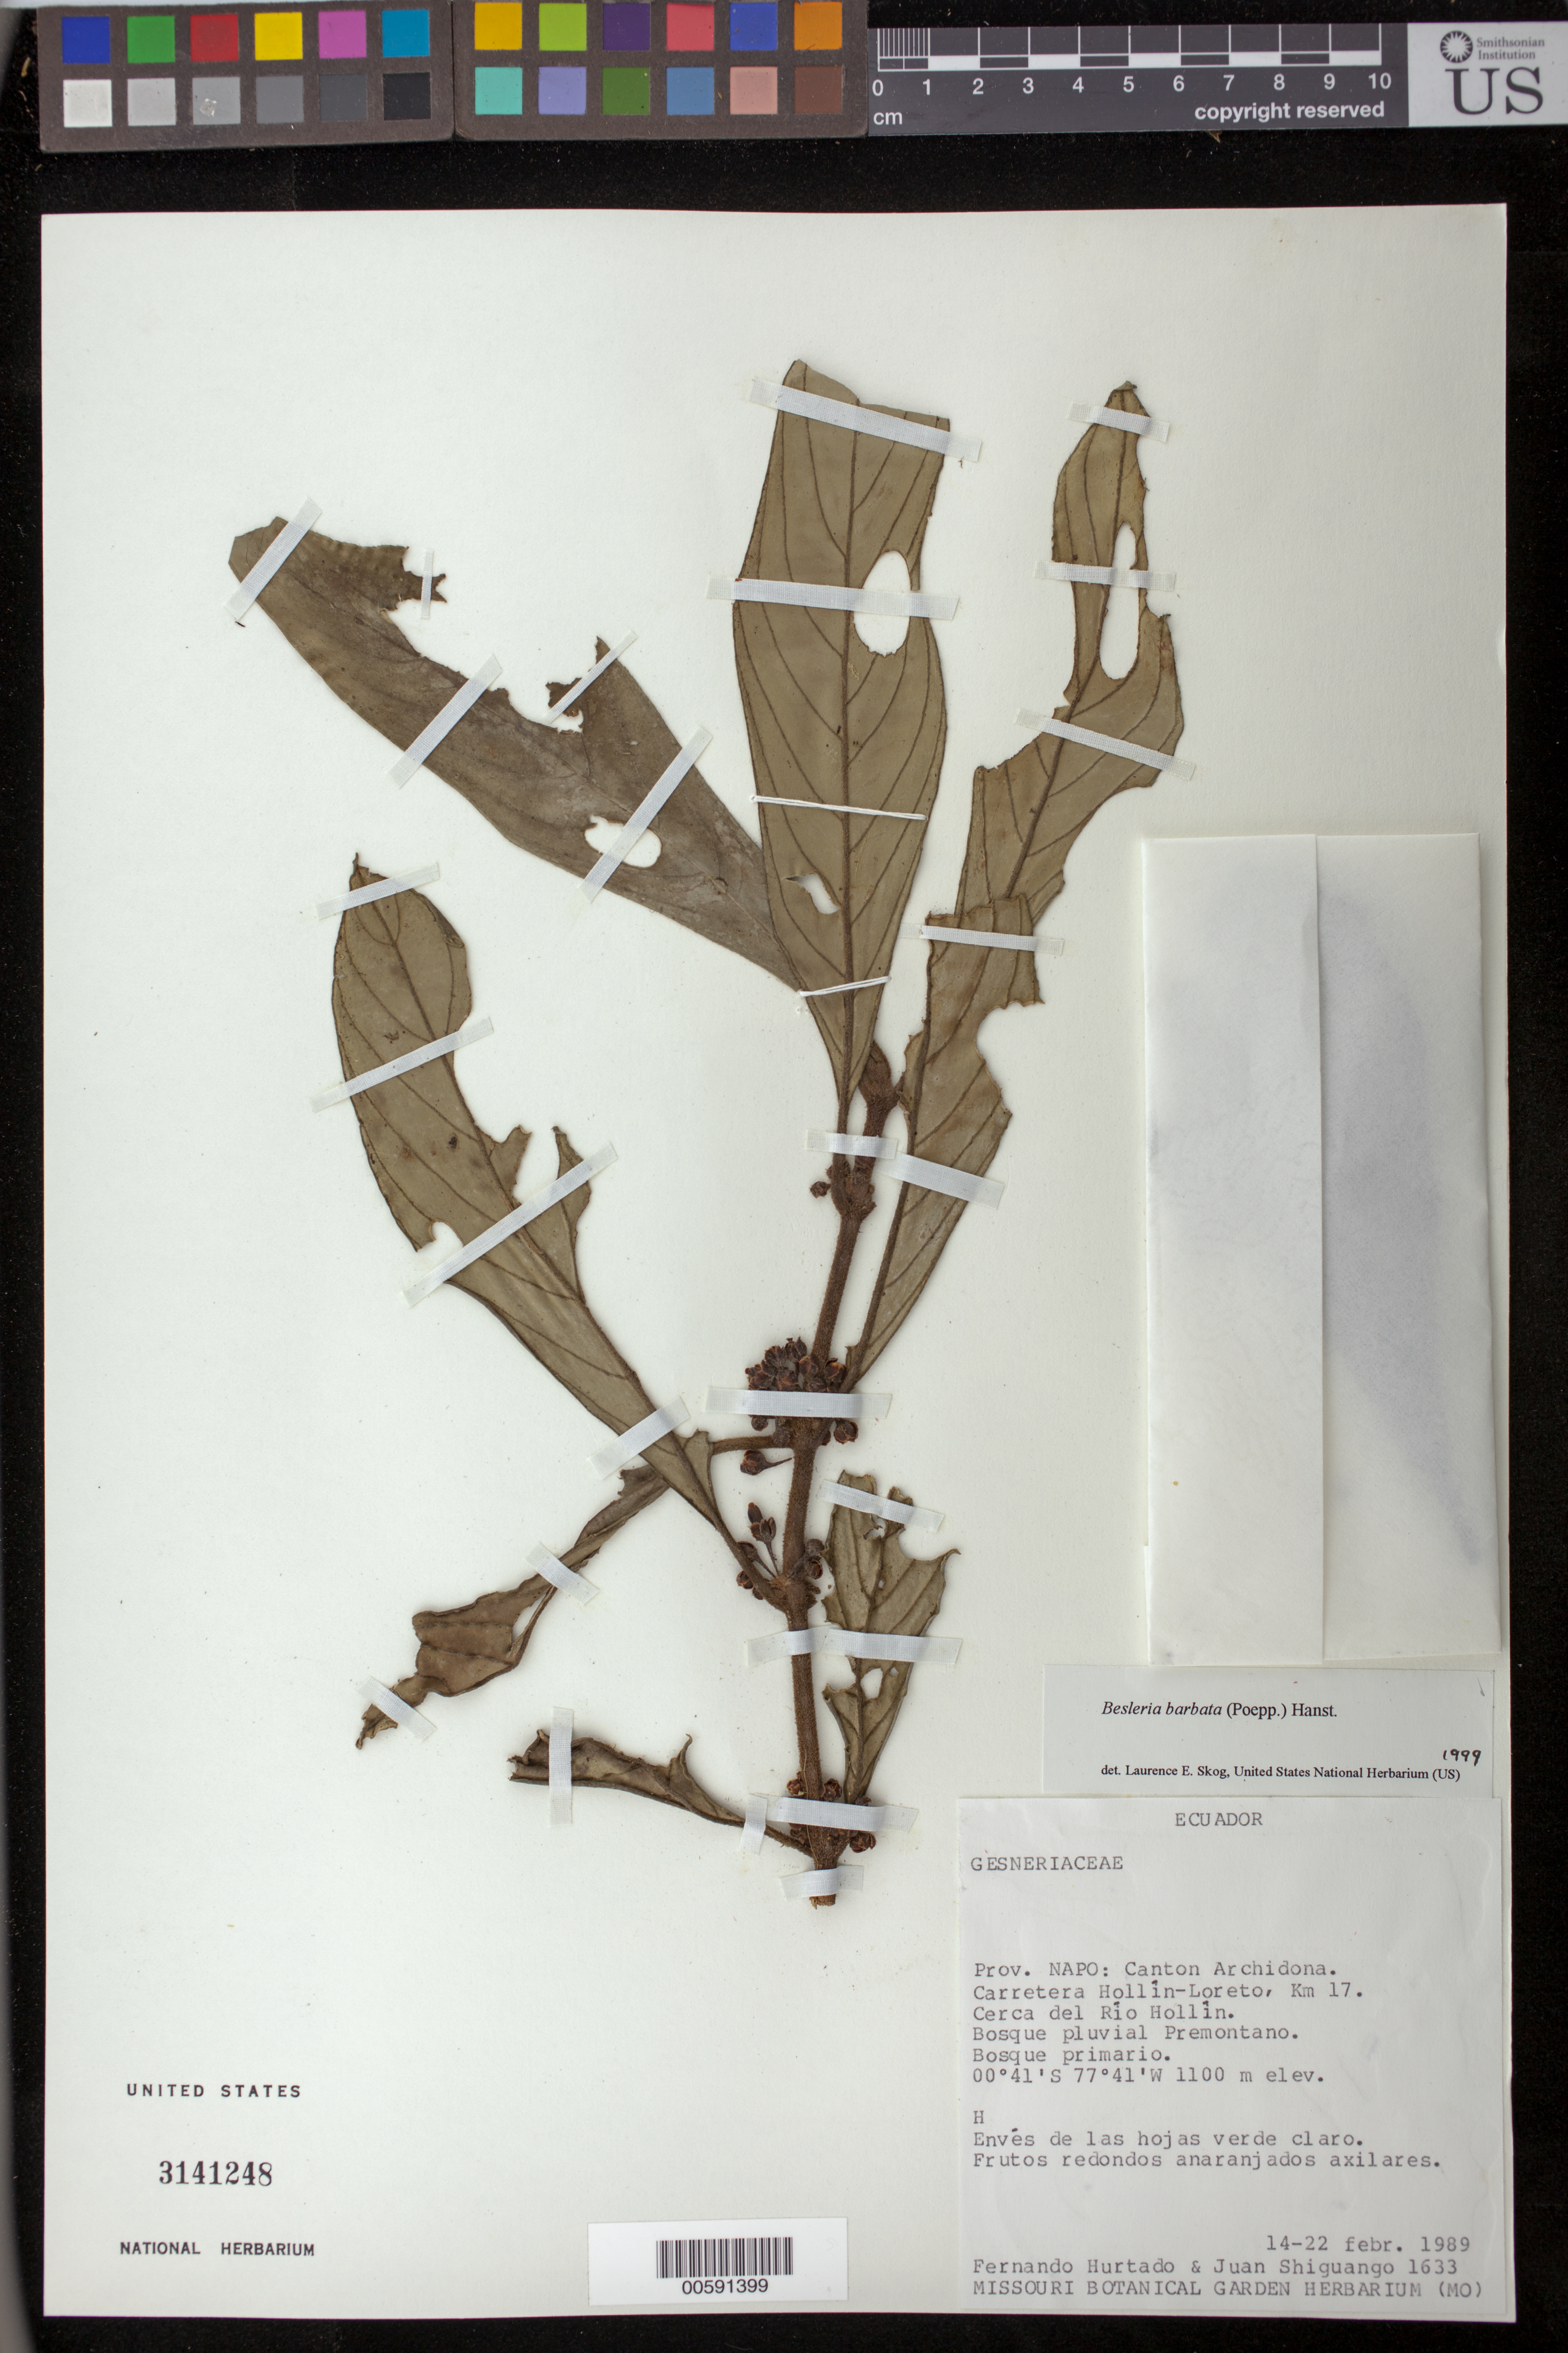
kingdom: Plantae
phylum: Tracheophyta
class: Magnoliopsida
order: Lamiales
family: Gesneriaceae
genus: Besleria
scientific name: Besleria barbata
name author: (Poepp.) Hanst.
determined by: Skog, Laurence E.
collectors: F. Hurtado & J. Shiguango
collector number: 1633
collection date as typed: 14-22 Feb 1989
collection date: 1989-02-14/1989-02-22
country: Ecuador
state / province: Napo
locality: Canton Archidona, Carretera Hollin - Loreto, km 17, cerca del Río Hollín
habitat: Bosque pluvial premontano; bosque primario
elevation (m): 1100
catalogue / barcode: US 3141248